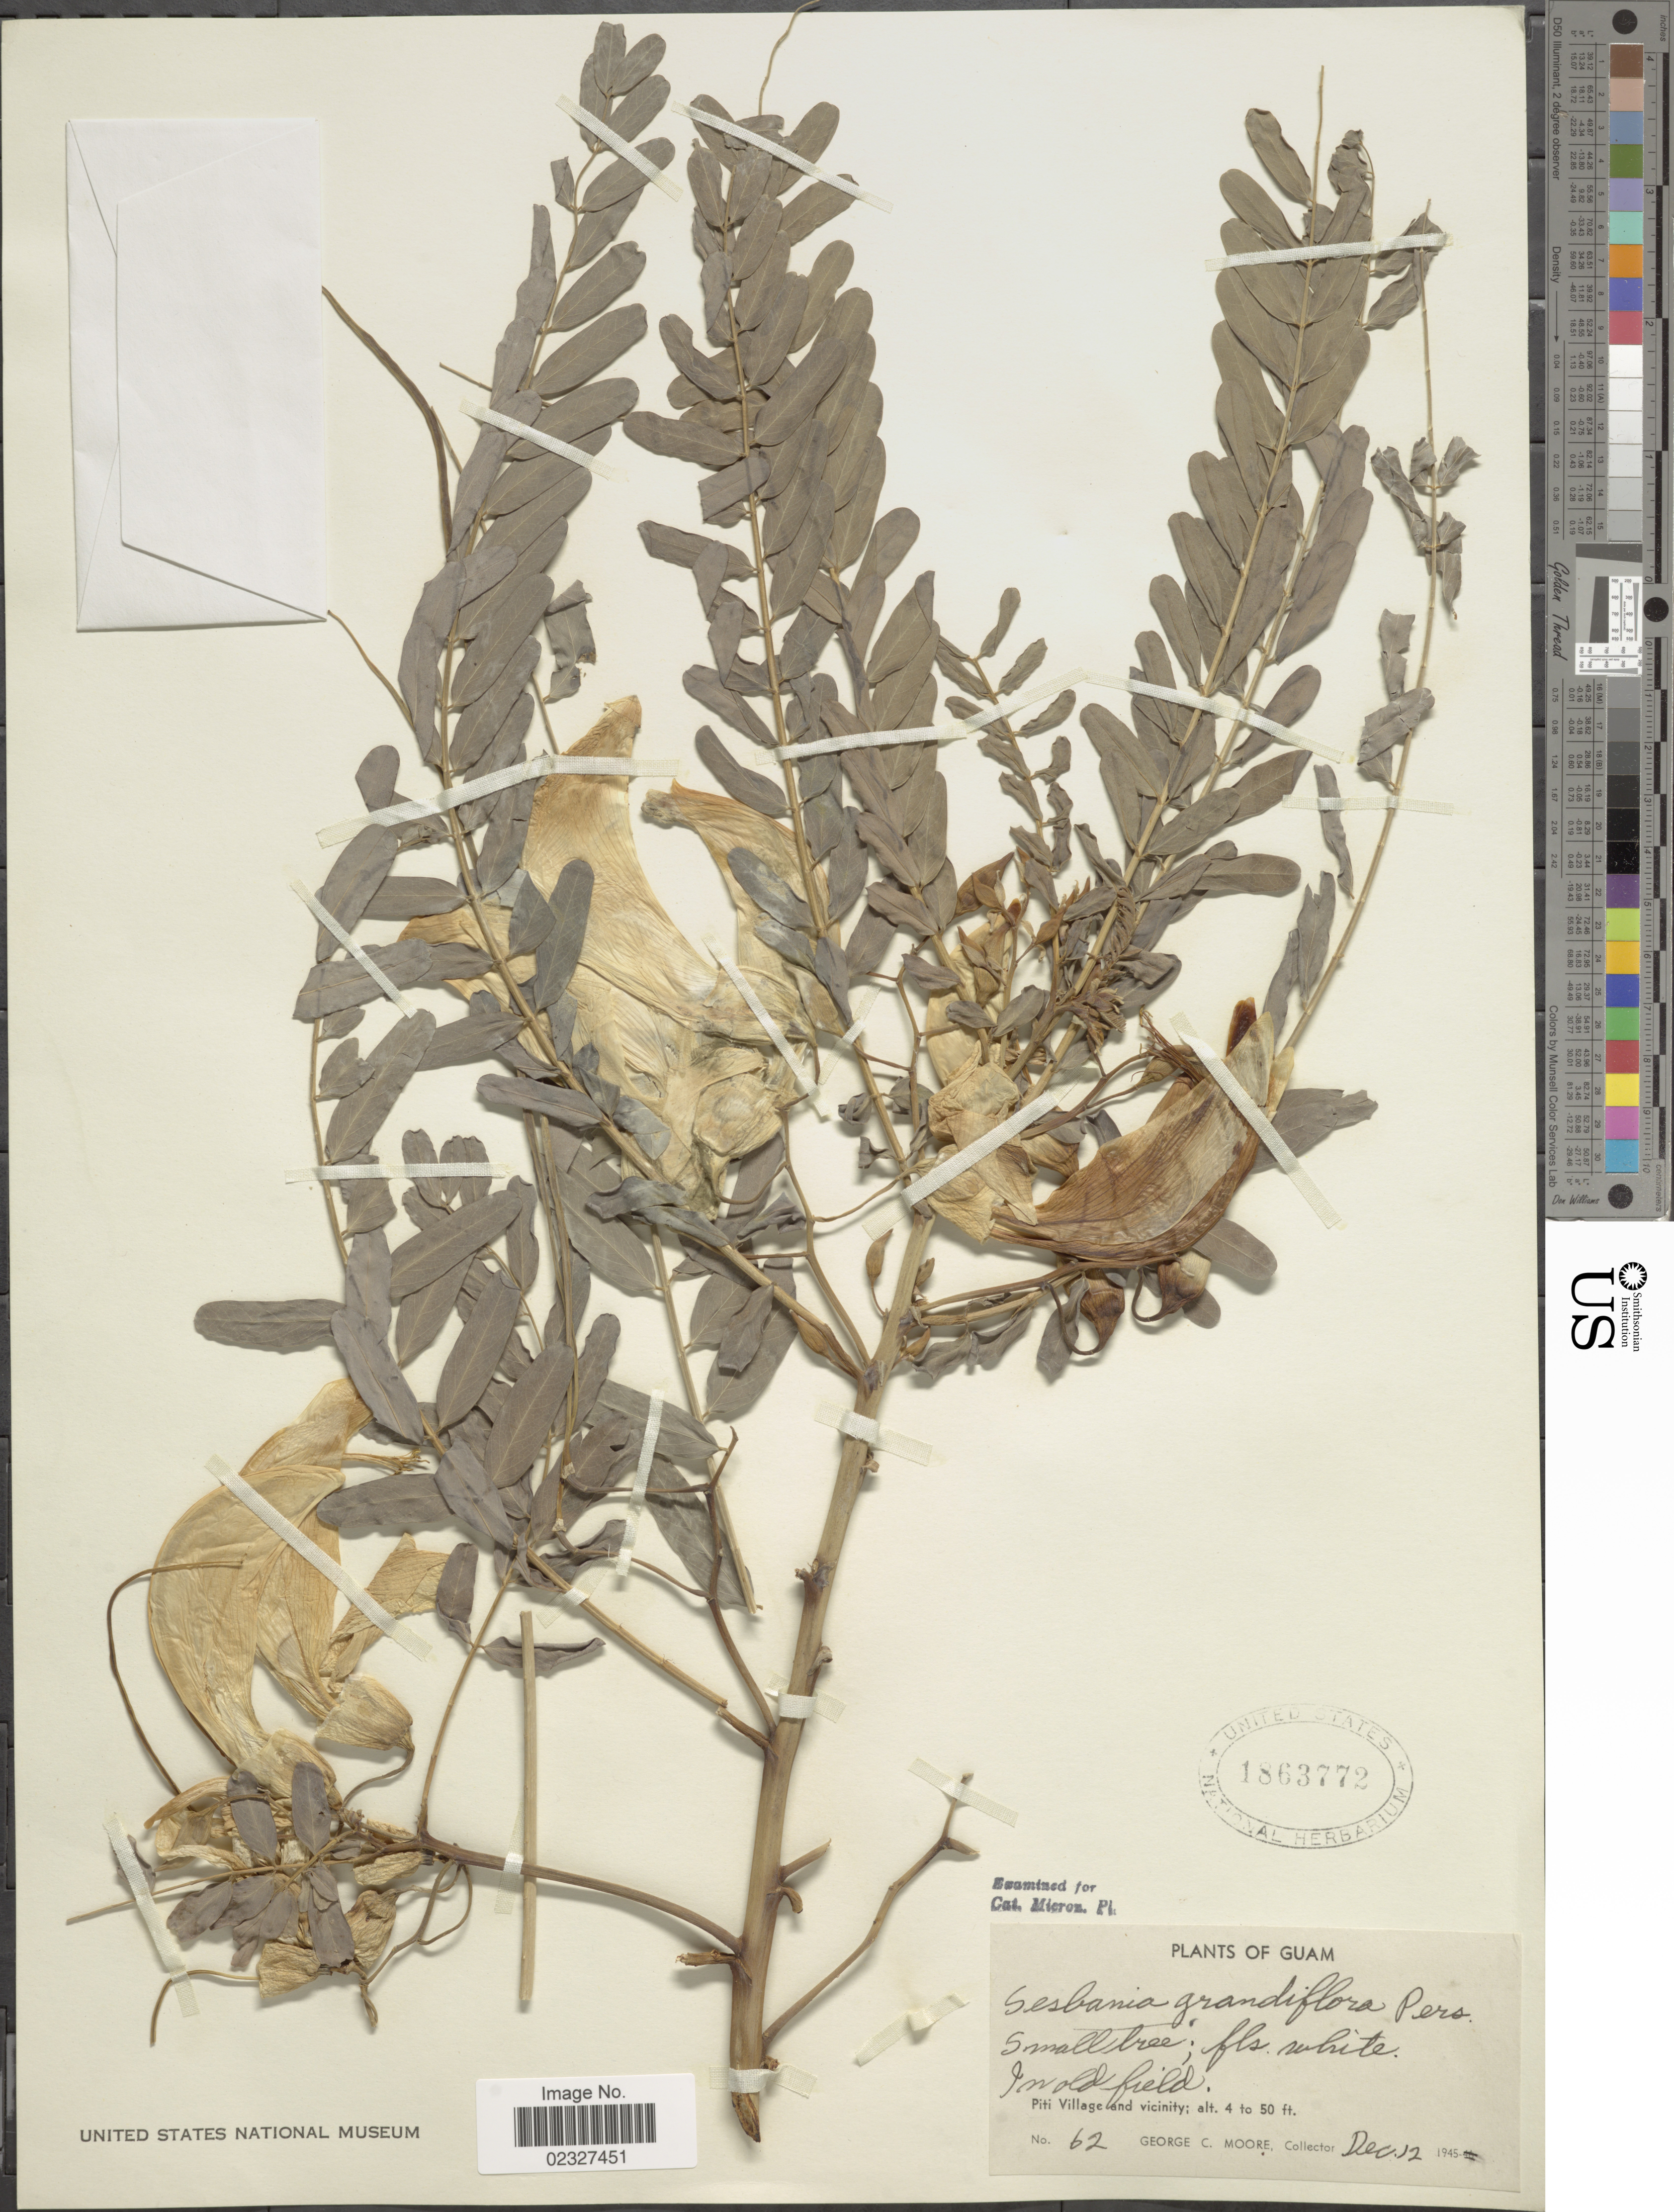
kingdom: Plantae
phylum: Tracheophyta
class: Magnoliopsida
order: Fabales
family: Fabaceae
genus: Sesbania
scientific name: Sesbania grandiflora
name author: (L.) Poir.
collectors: G. C. Moore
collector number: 62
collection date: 1945-12-12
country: Guam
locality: In old field, Piti Village and vicinity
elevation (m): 1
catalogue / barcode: US 1863772